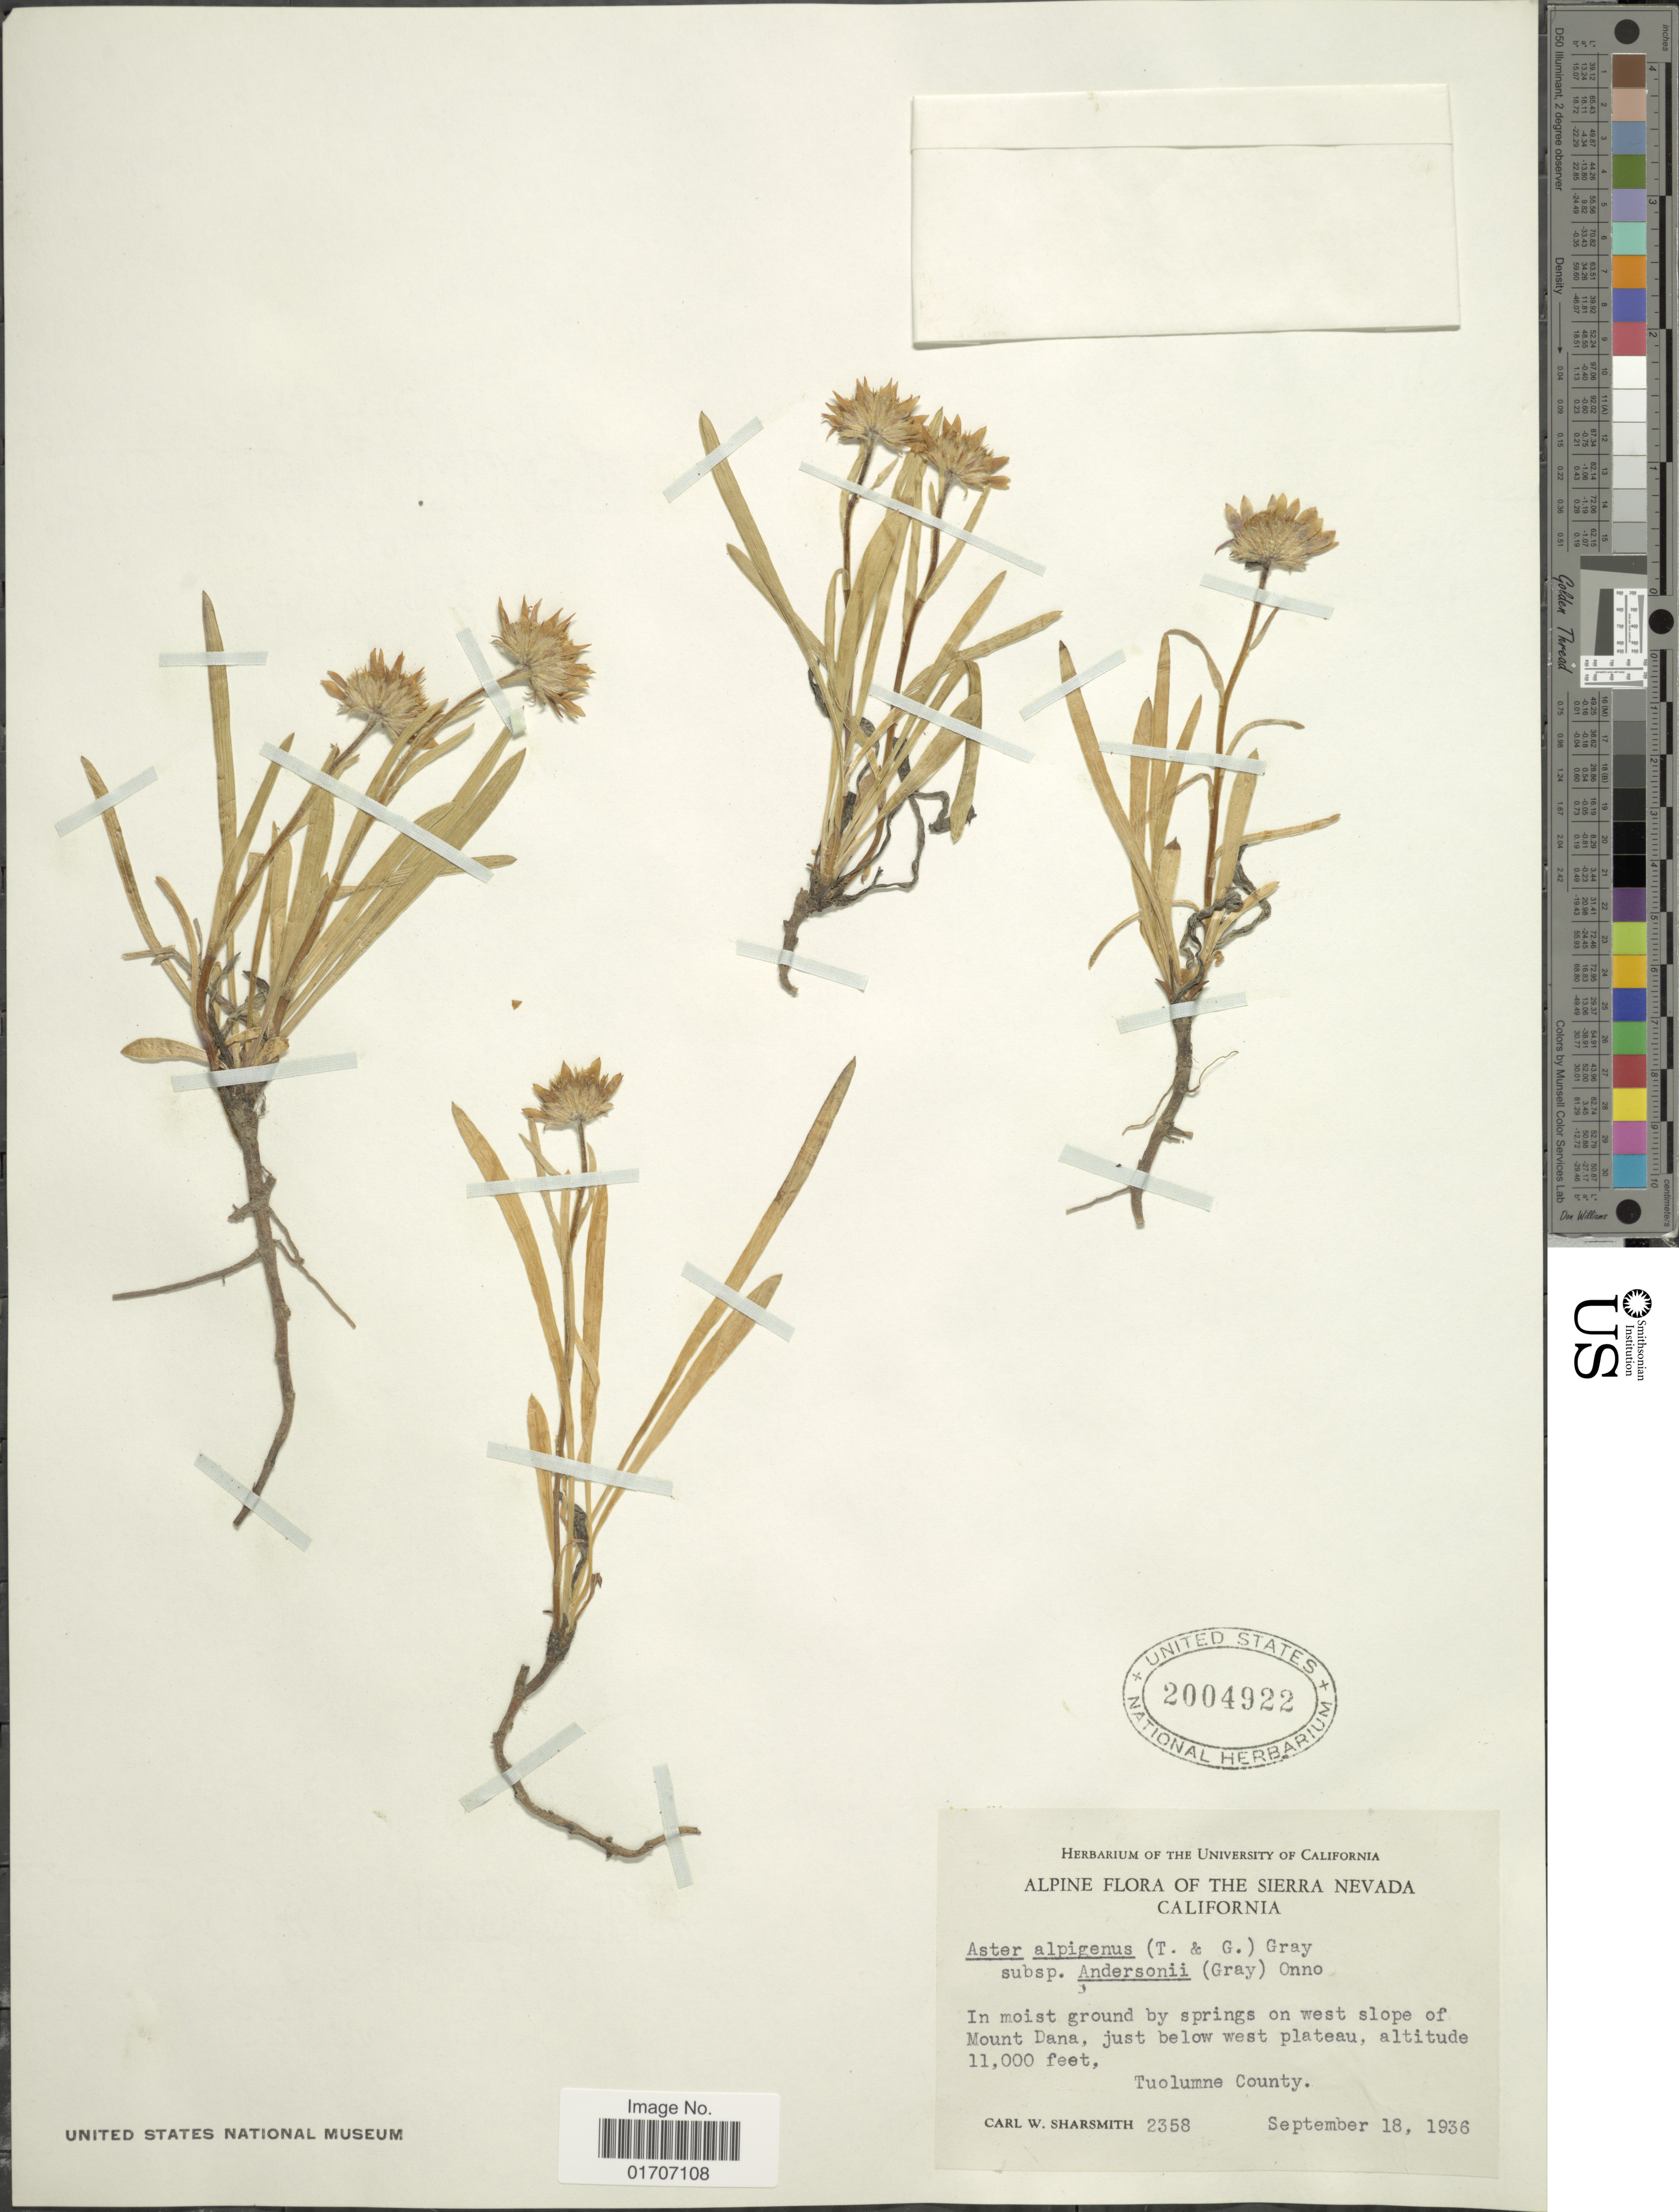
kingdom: Plantae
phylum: Tracheophyta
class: Magnoliopsida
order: Asterales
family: Asteraceae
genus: Oreostemma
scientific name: Oreostemma alpigenum var. andersonii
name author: (A. Gray) G.L. Nesom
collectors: C. Sharsmith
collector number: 2358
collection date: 1936-09-19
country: United States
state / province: California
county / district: Tuolumne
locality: Alpine flora of the Sierra Nevada. California. In moist ground by springs on west slope of Mount Dana, just below west plateau, Tuolumne County.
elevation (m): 3353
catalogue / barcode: US 2004922